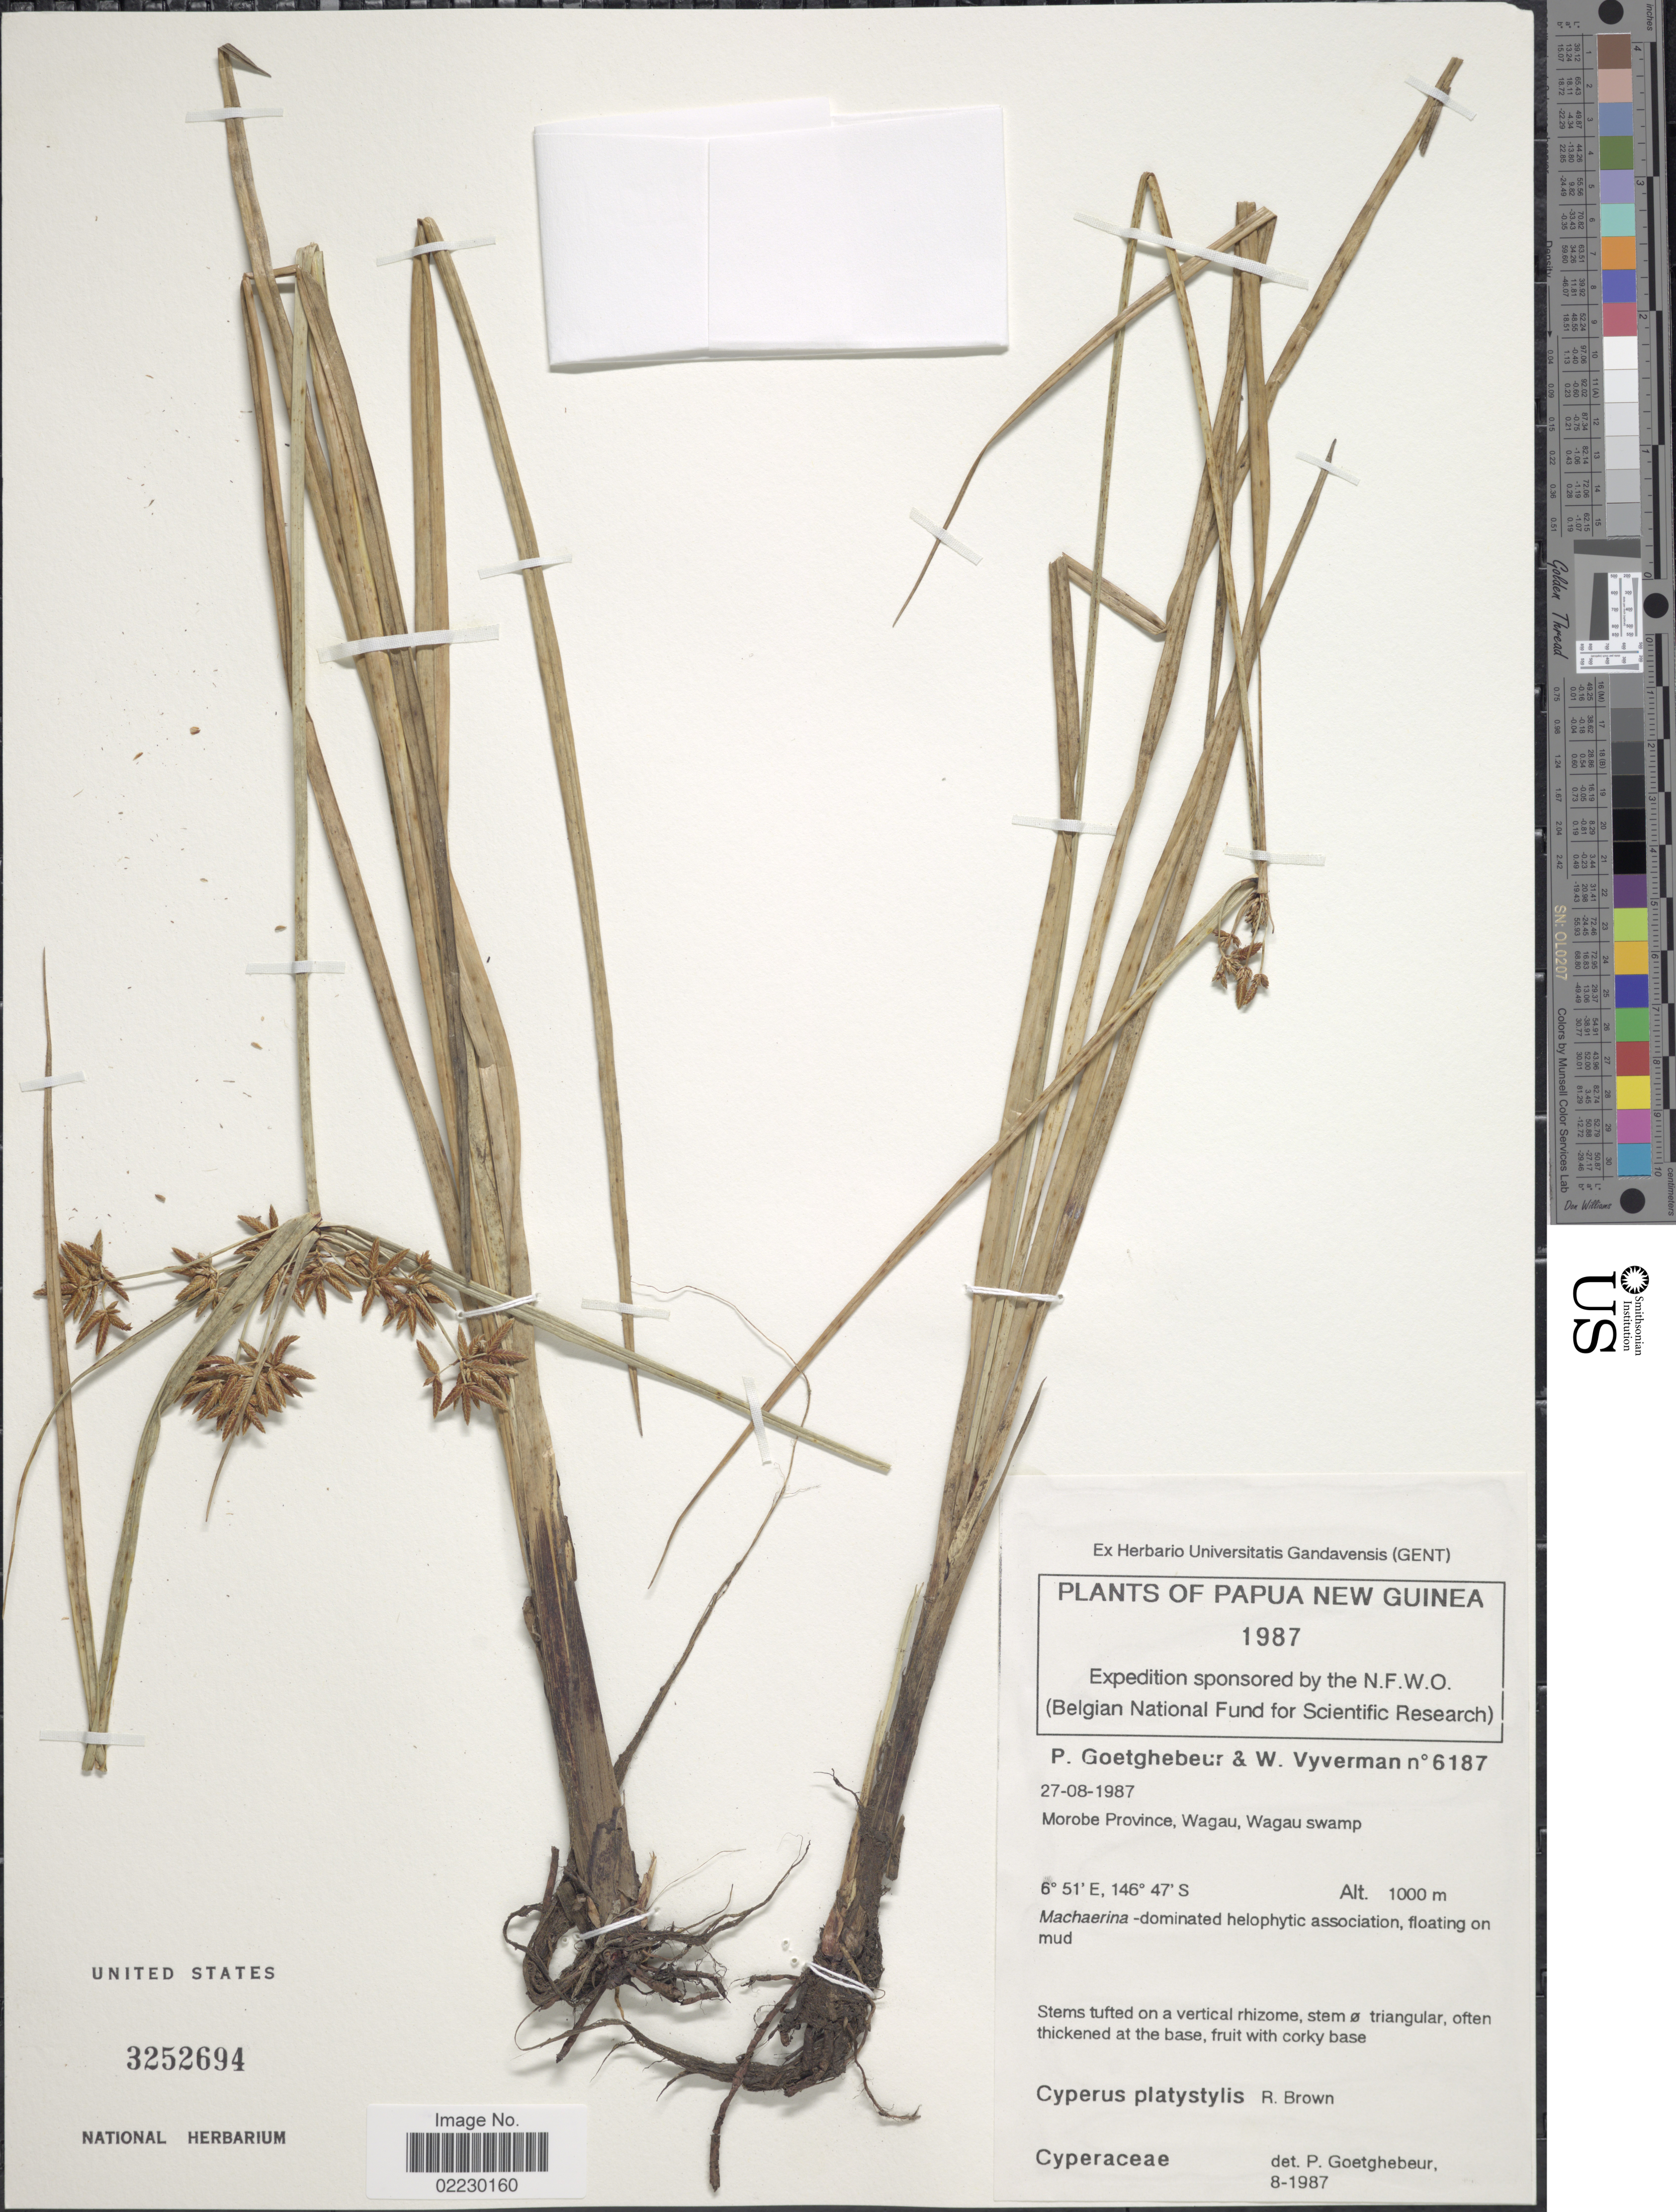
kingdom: Plantae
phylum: Tracheophyta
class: Liliopsida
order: Poales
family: Cyperaceae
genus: Cyperus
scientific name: Cyperus platystylis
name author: R. Br.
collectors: P. Goetghebeur & W. Vyverman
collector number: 6187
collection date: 1987-08-27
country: Papua New Guinea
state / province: Morobe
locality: Wagau, Wagau swamp, floaing on mud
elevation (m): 1000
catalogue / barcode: US 3252694